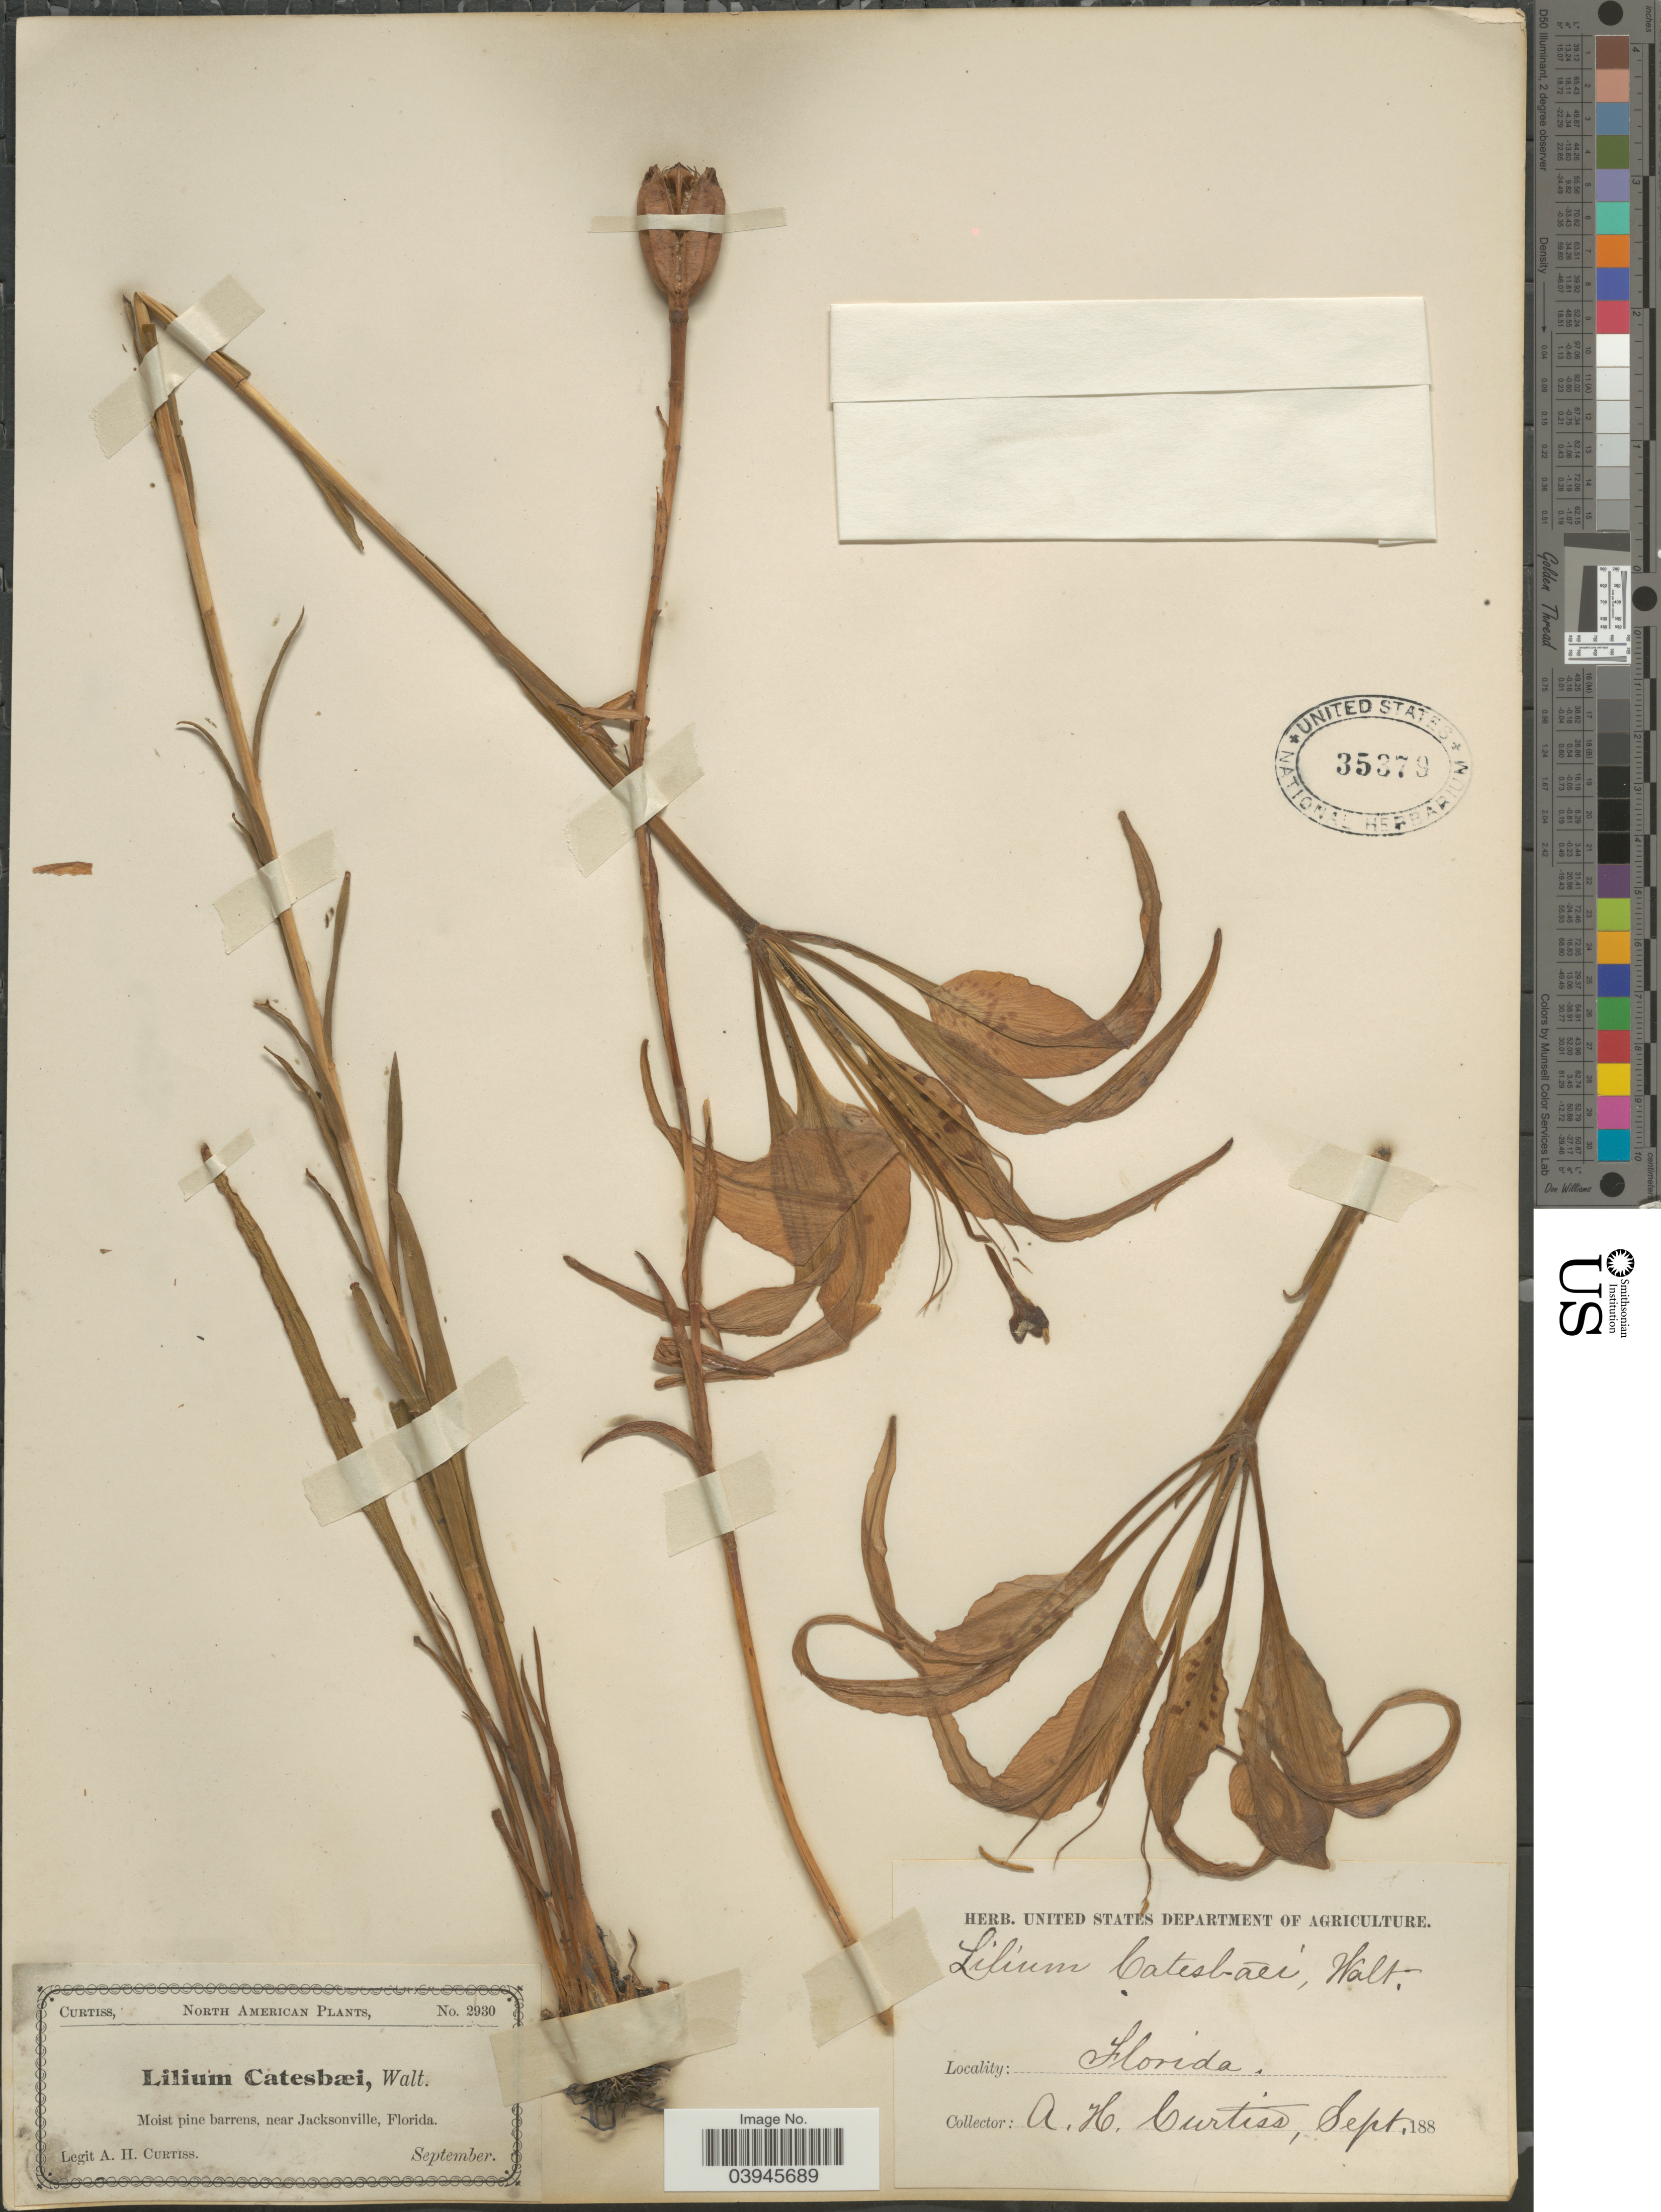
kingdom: Plantae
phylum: Tracheophyta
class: Liliopsida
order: Liliales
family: Liliaceae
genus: Lilium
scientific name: Lilium catesbaei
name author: Walter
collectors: A. H. Curtiss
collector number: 2930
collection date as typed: Sept. 188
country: United States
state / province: Florida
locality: Near Jacksonville.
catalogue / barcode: US 35379